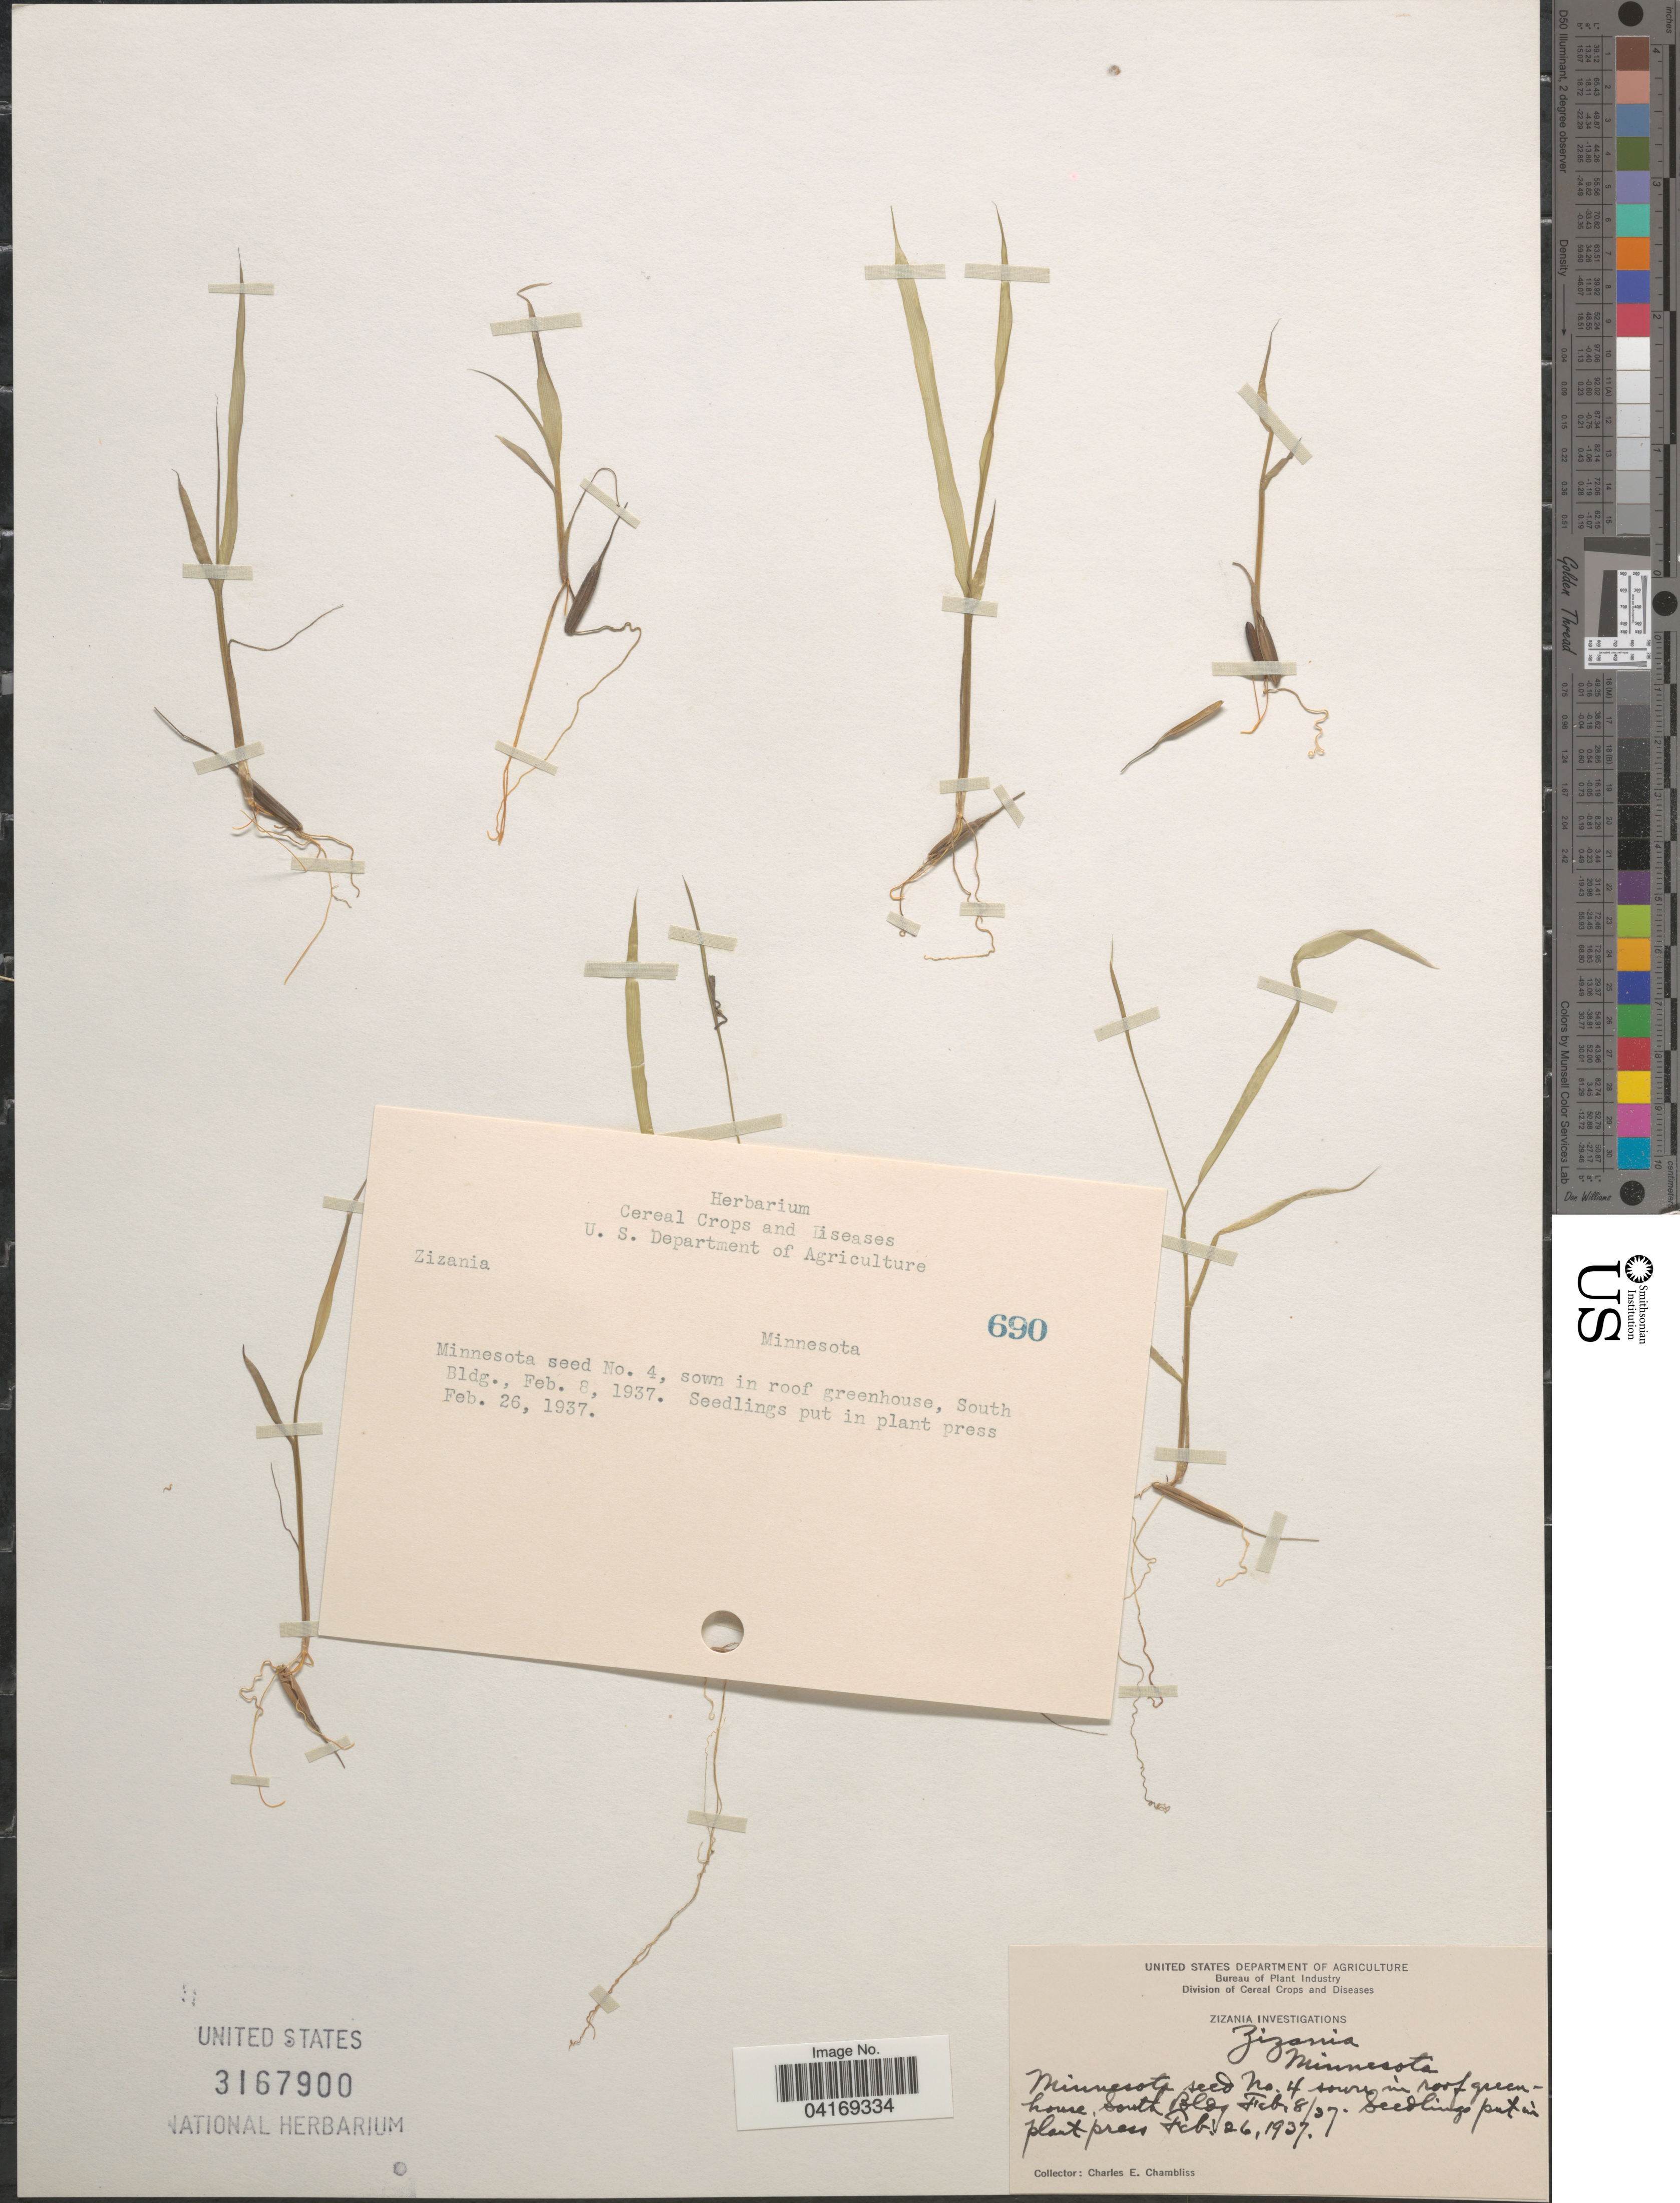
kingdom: Plantae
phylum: Tracheophyta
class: Liliopsida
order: Poales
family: Poaceae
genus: Zizania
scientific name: Zizania sp.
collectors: C. Chambliss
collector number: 690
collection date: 1937-02-08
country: United States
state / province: Minnesota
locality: In roof greenhouse, South Bldg.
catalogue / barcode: US 3167900